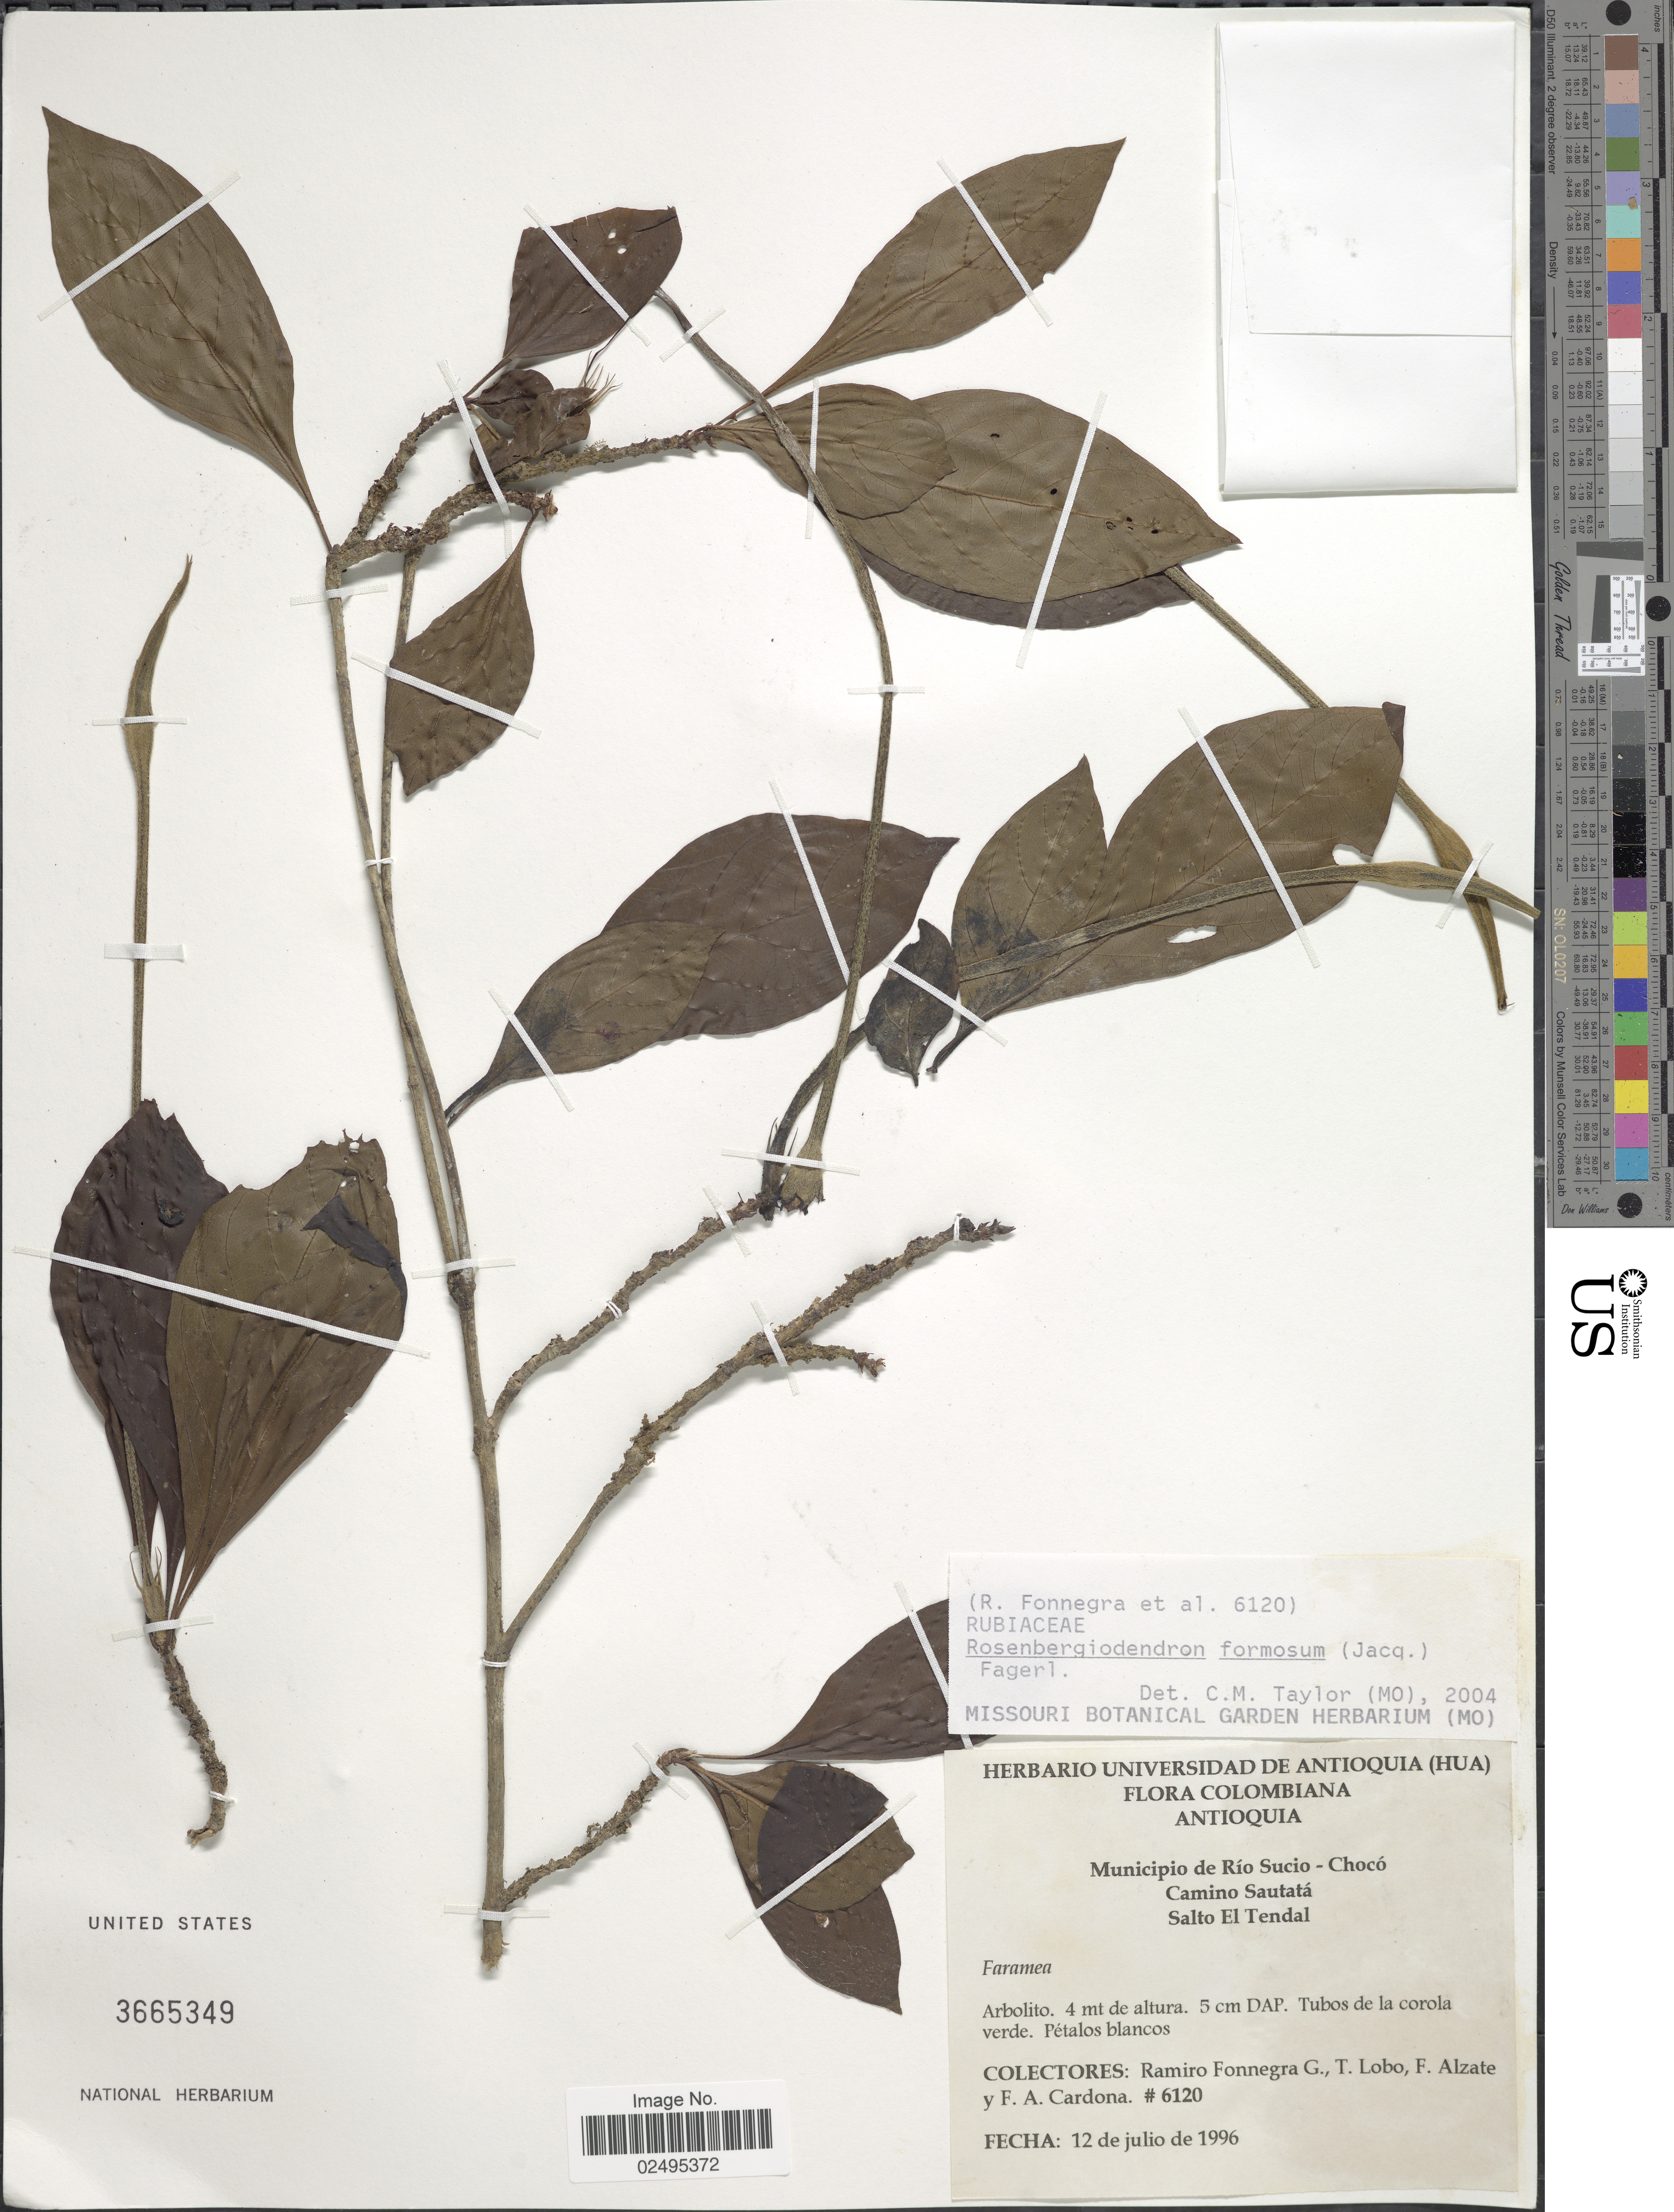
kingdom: Plantae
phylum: Tracheophyta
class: Magnoliopsida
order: Gentianales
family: Rubiaceae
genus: Rosenbergiodendron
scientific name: Rosenbergiodendron formosum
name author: (Jacq.) Fagerl.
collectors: R. Fonnegra G., T. Lobo, F. Alzate & F. Cardona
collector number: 6120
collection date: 1996-07-12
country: Colombia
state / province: Antioquia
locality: Municipio de Rio Sucio-Choco, camino Sautata, Salto El Tendal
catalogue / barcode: US 3665349